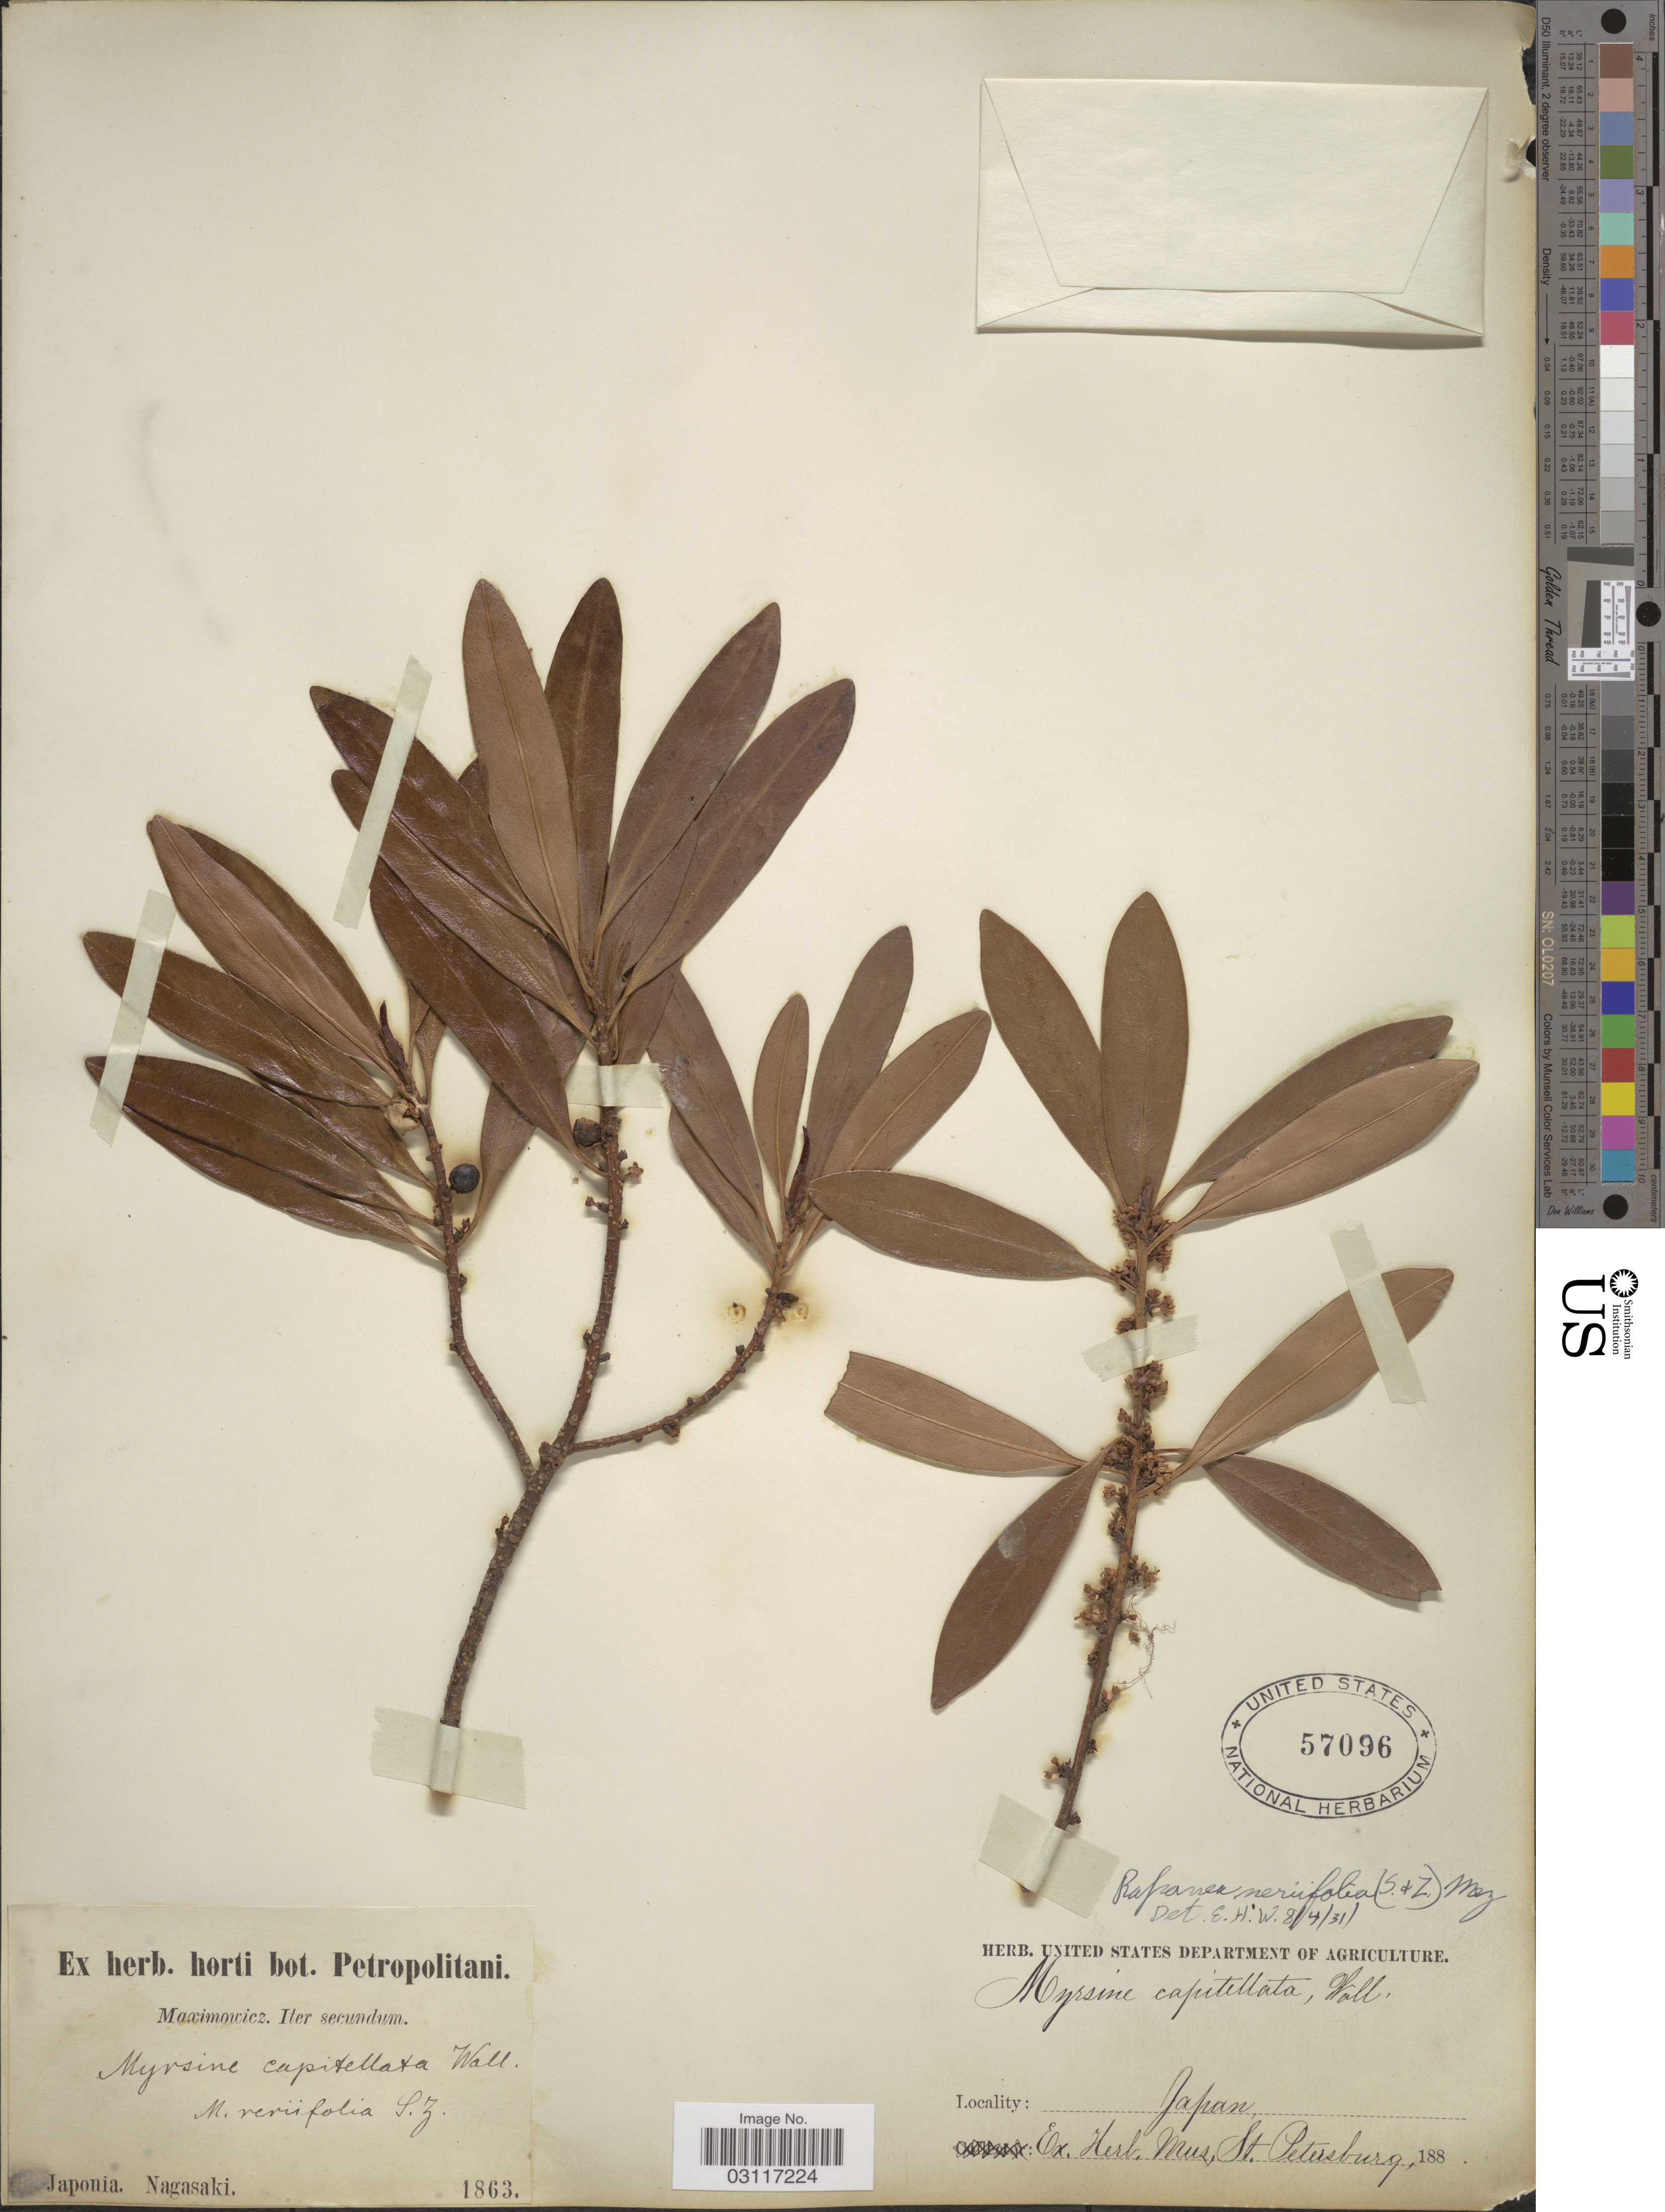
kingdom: Plantae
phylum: Tracheophyta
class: Magnoliopsida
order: Ericales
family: Primulaceae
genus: Myrsine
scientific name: Myrsine seguinii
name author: H. Lév.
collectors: -. Maximowicz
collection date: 1863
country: Japan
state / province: Nagasaki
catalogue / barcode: US 57096